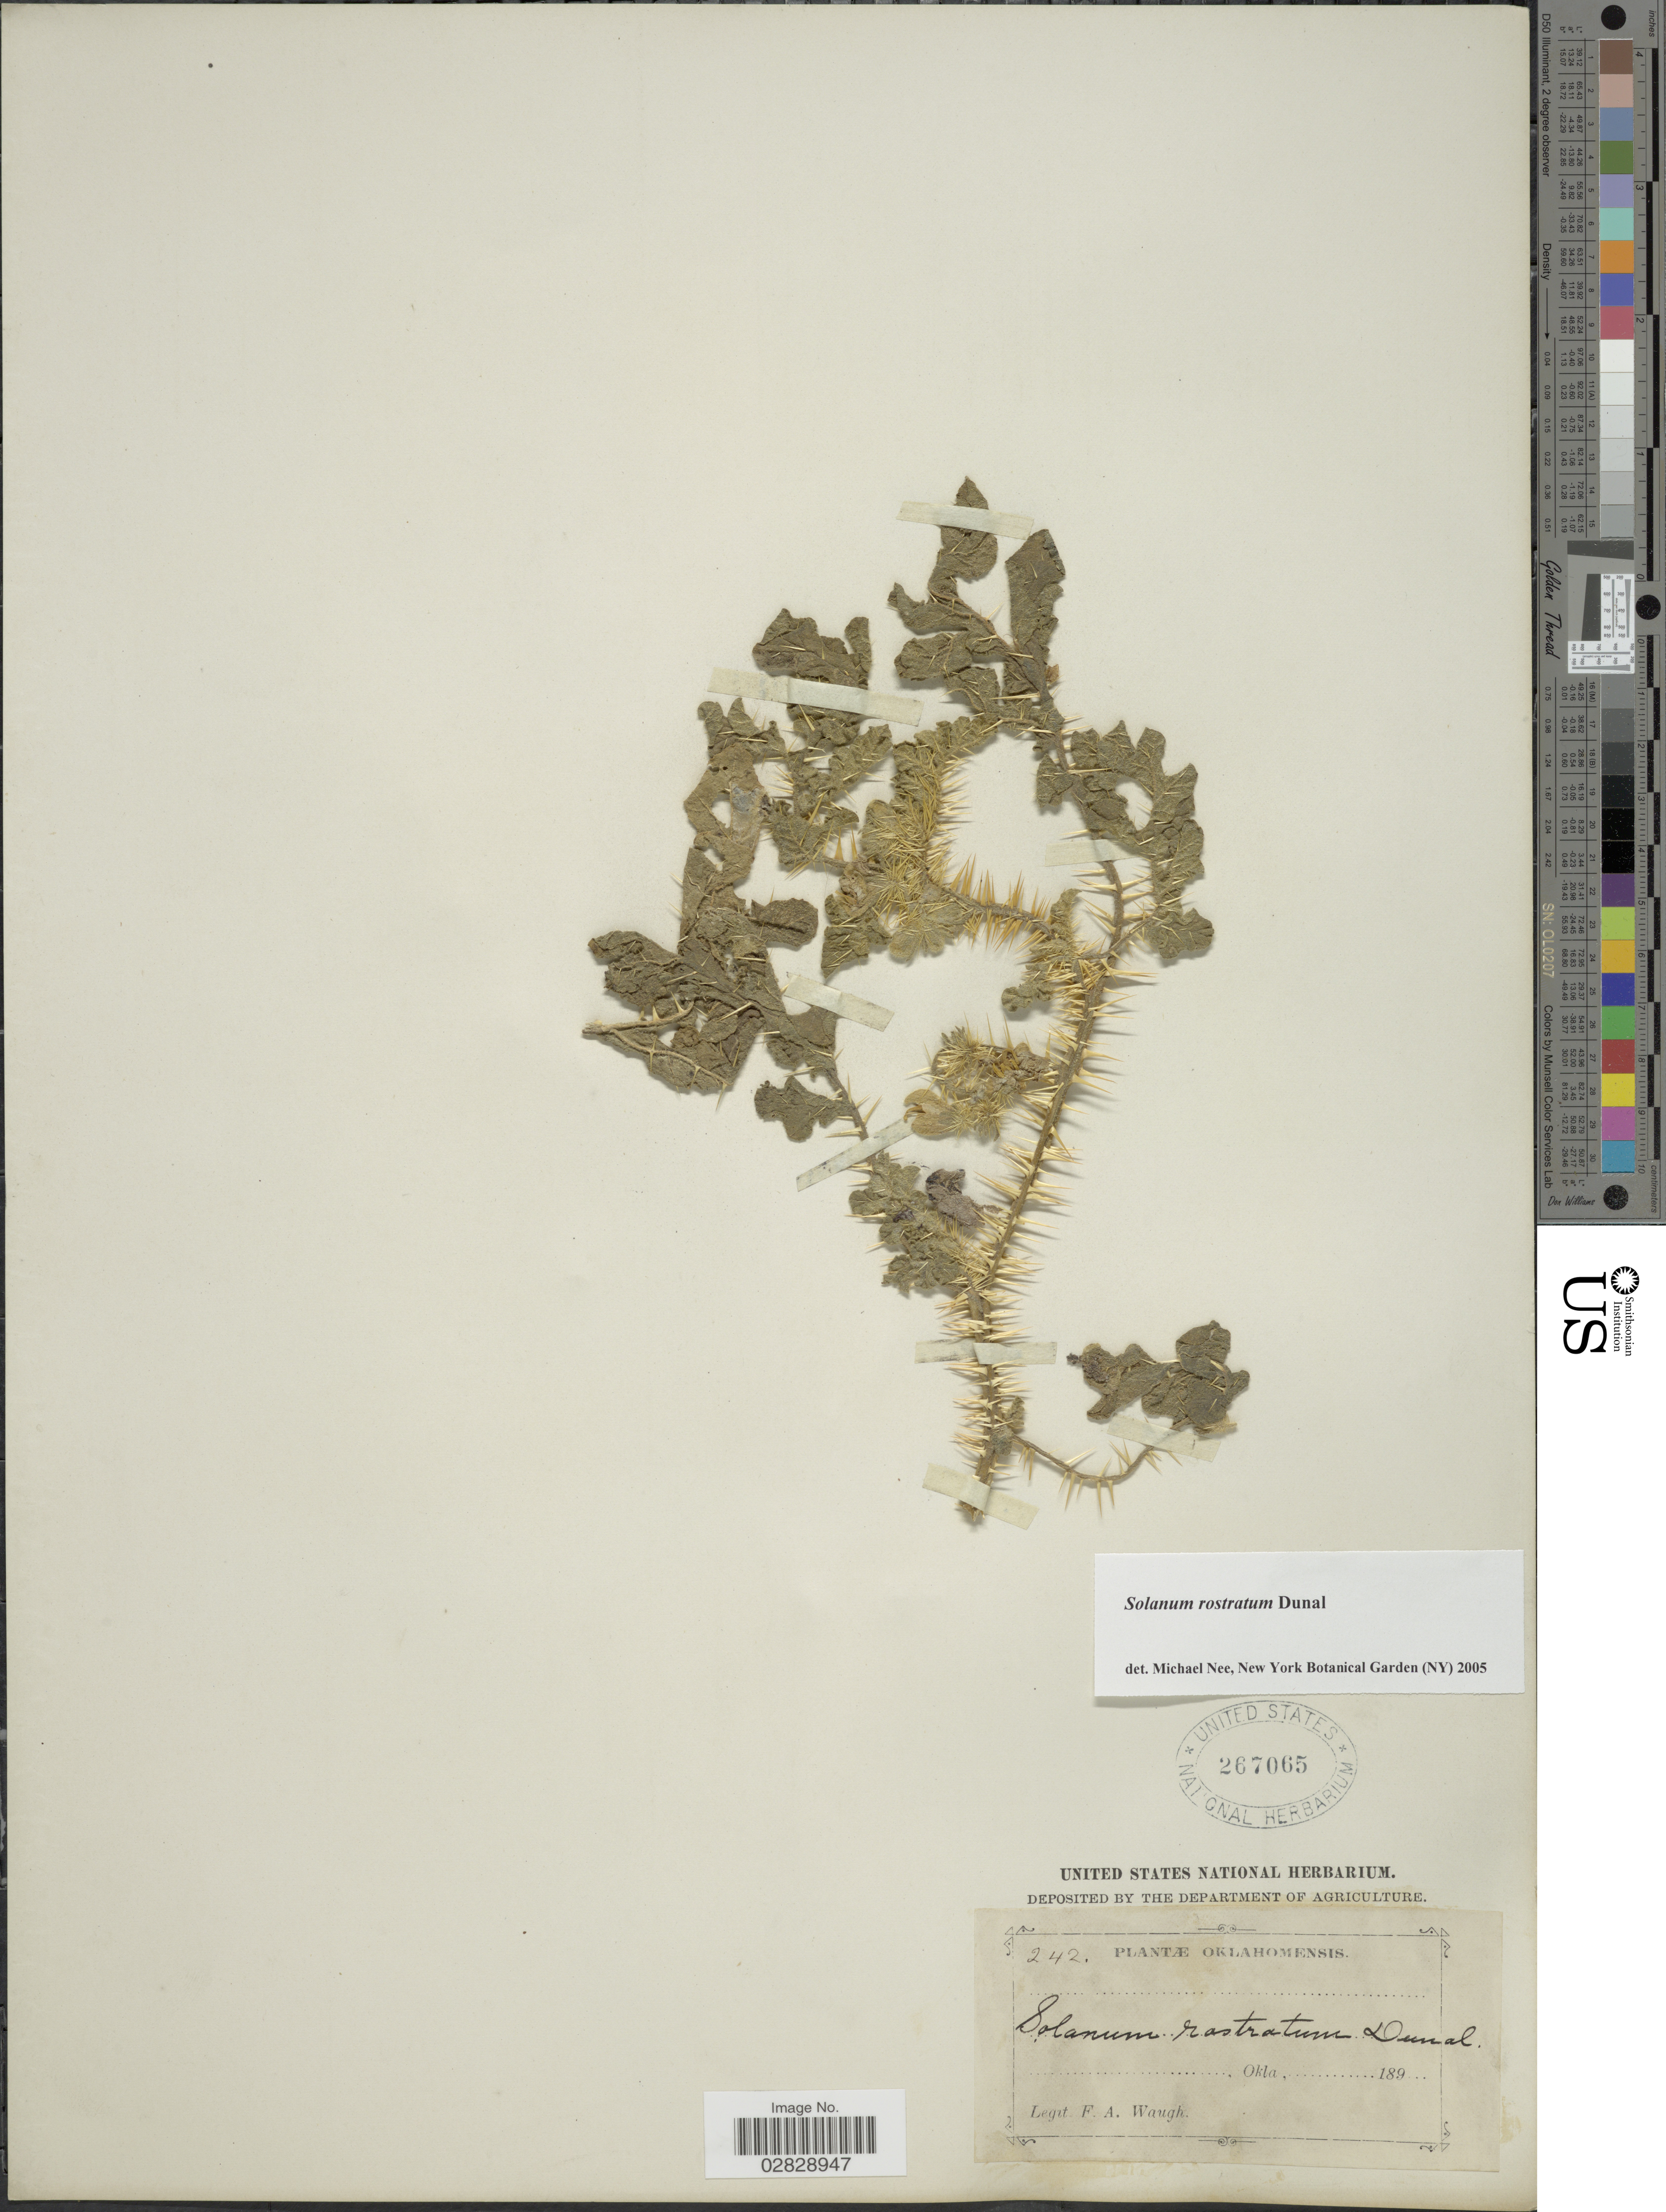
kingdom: Plantae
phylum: Tracheophyta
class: Magnoliopsida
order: Solanales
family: Solanaceae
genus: Solanum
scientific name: Solanum rostratum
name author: Dunal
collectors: F. Waugh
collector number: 242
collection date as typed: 189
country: United States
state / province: Oklahoma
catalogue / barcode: US 267065